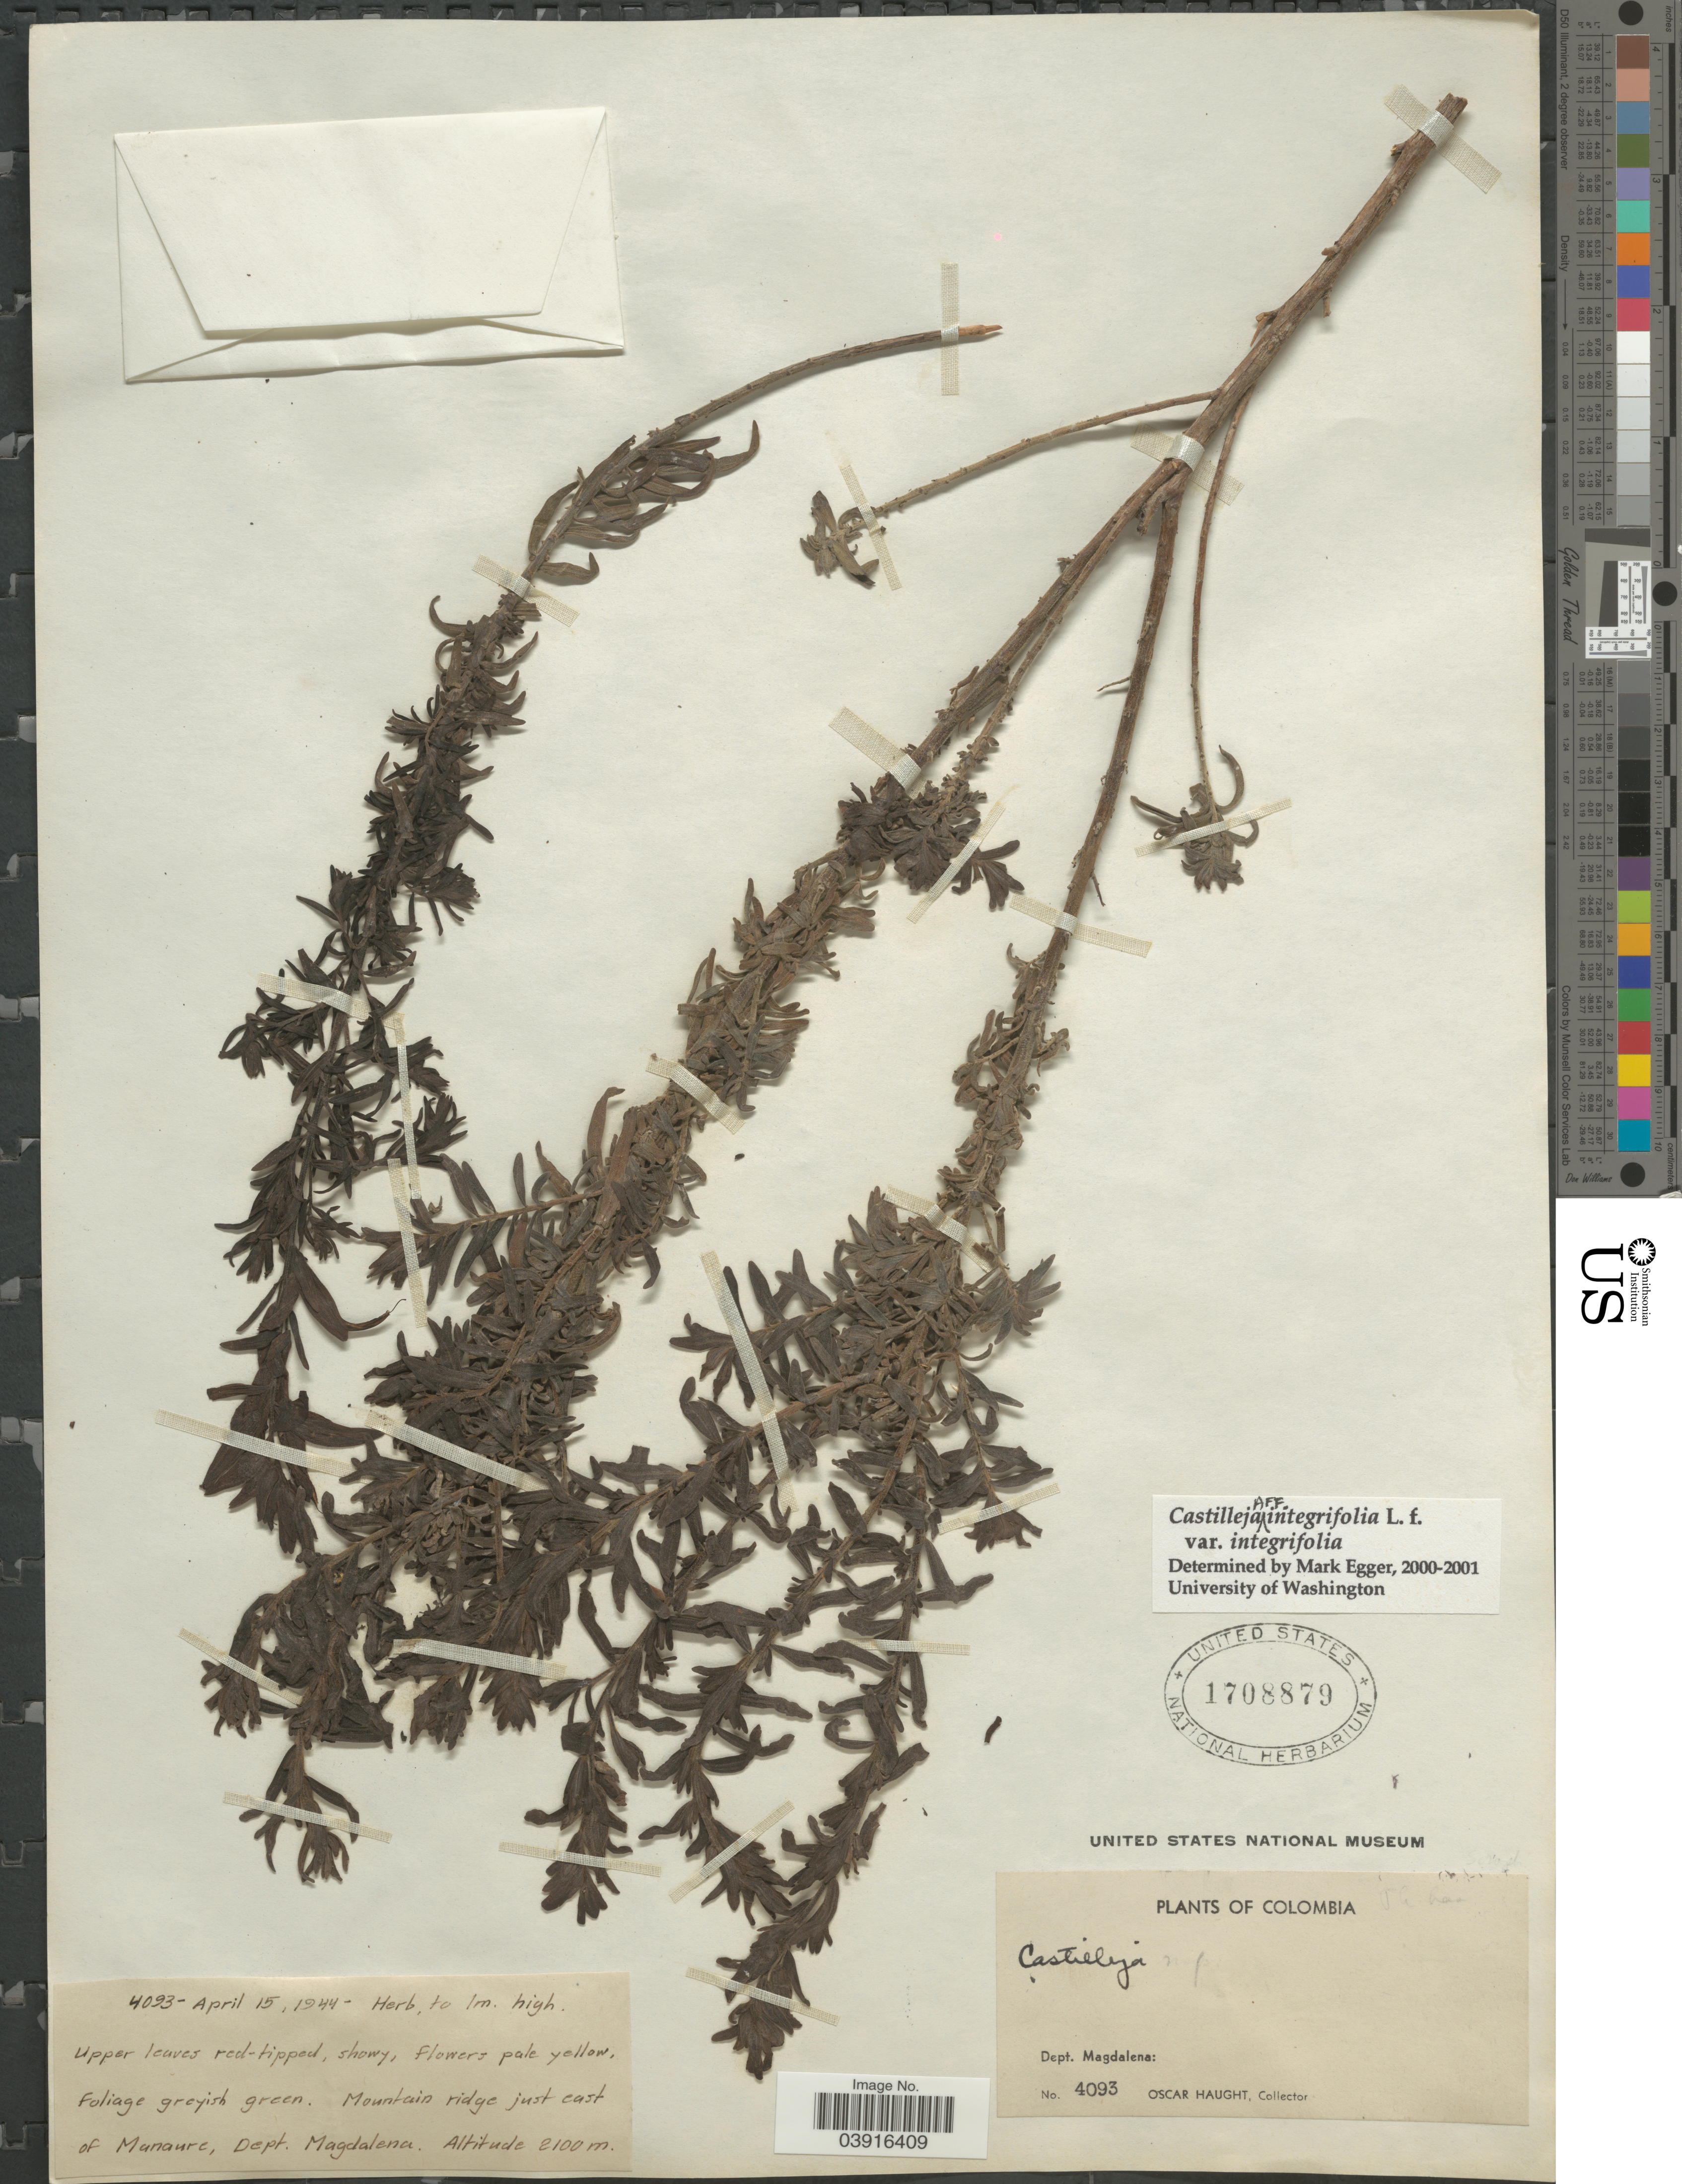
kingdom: Plantae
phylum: Tracheophyta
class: Magnoliopsida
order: Lamiales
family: Orobanchaceae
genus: Castilleja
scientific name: Castilleja integrifolia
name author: L. f.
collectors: O. L. Haught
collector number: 4093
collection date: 1944-04-15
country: Colombia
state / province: Magdalena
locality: Dept. Magdalena. Mountain ridge just east of Manaure, Dept. Magdalena.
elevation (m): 2100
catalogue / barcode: US 1708879